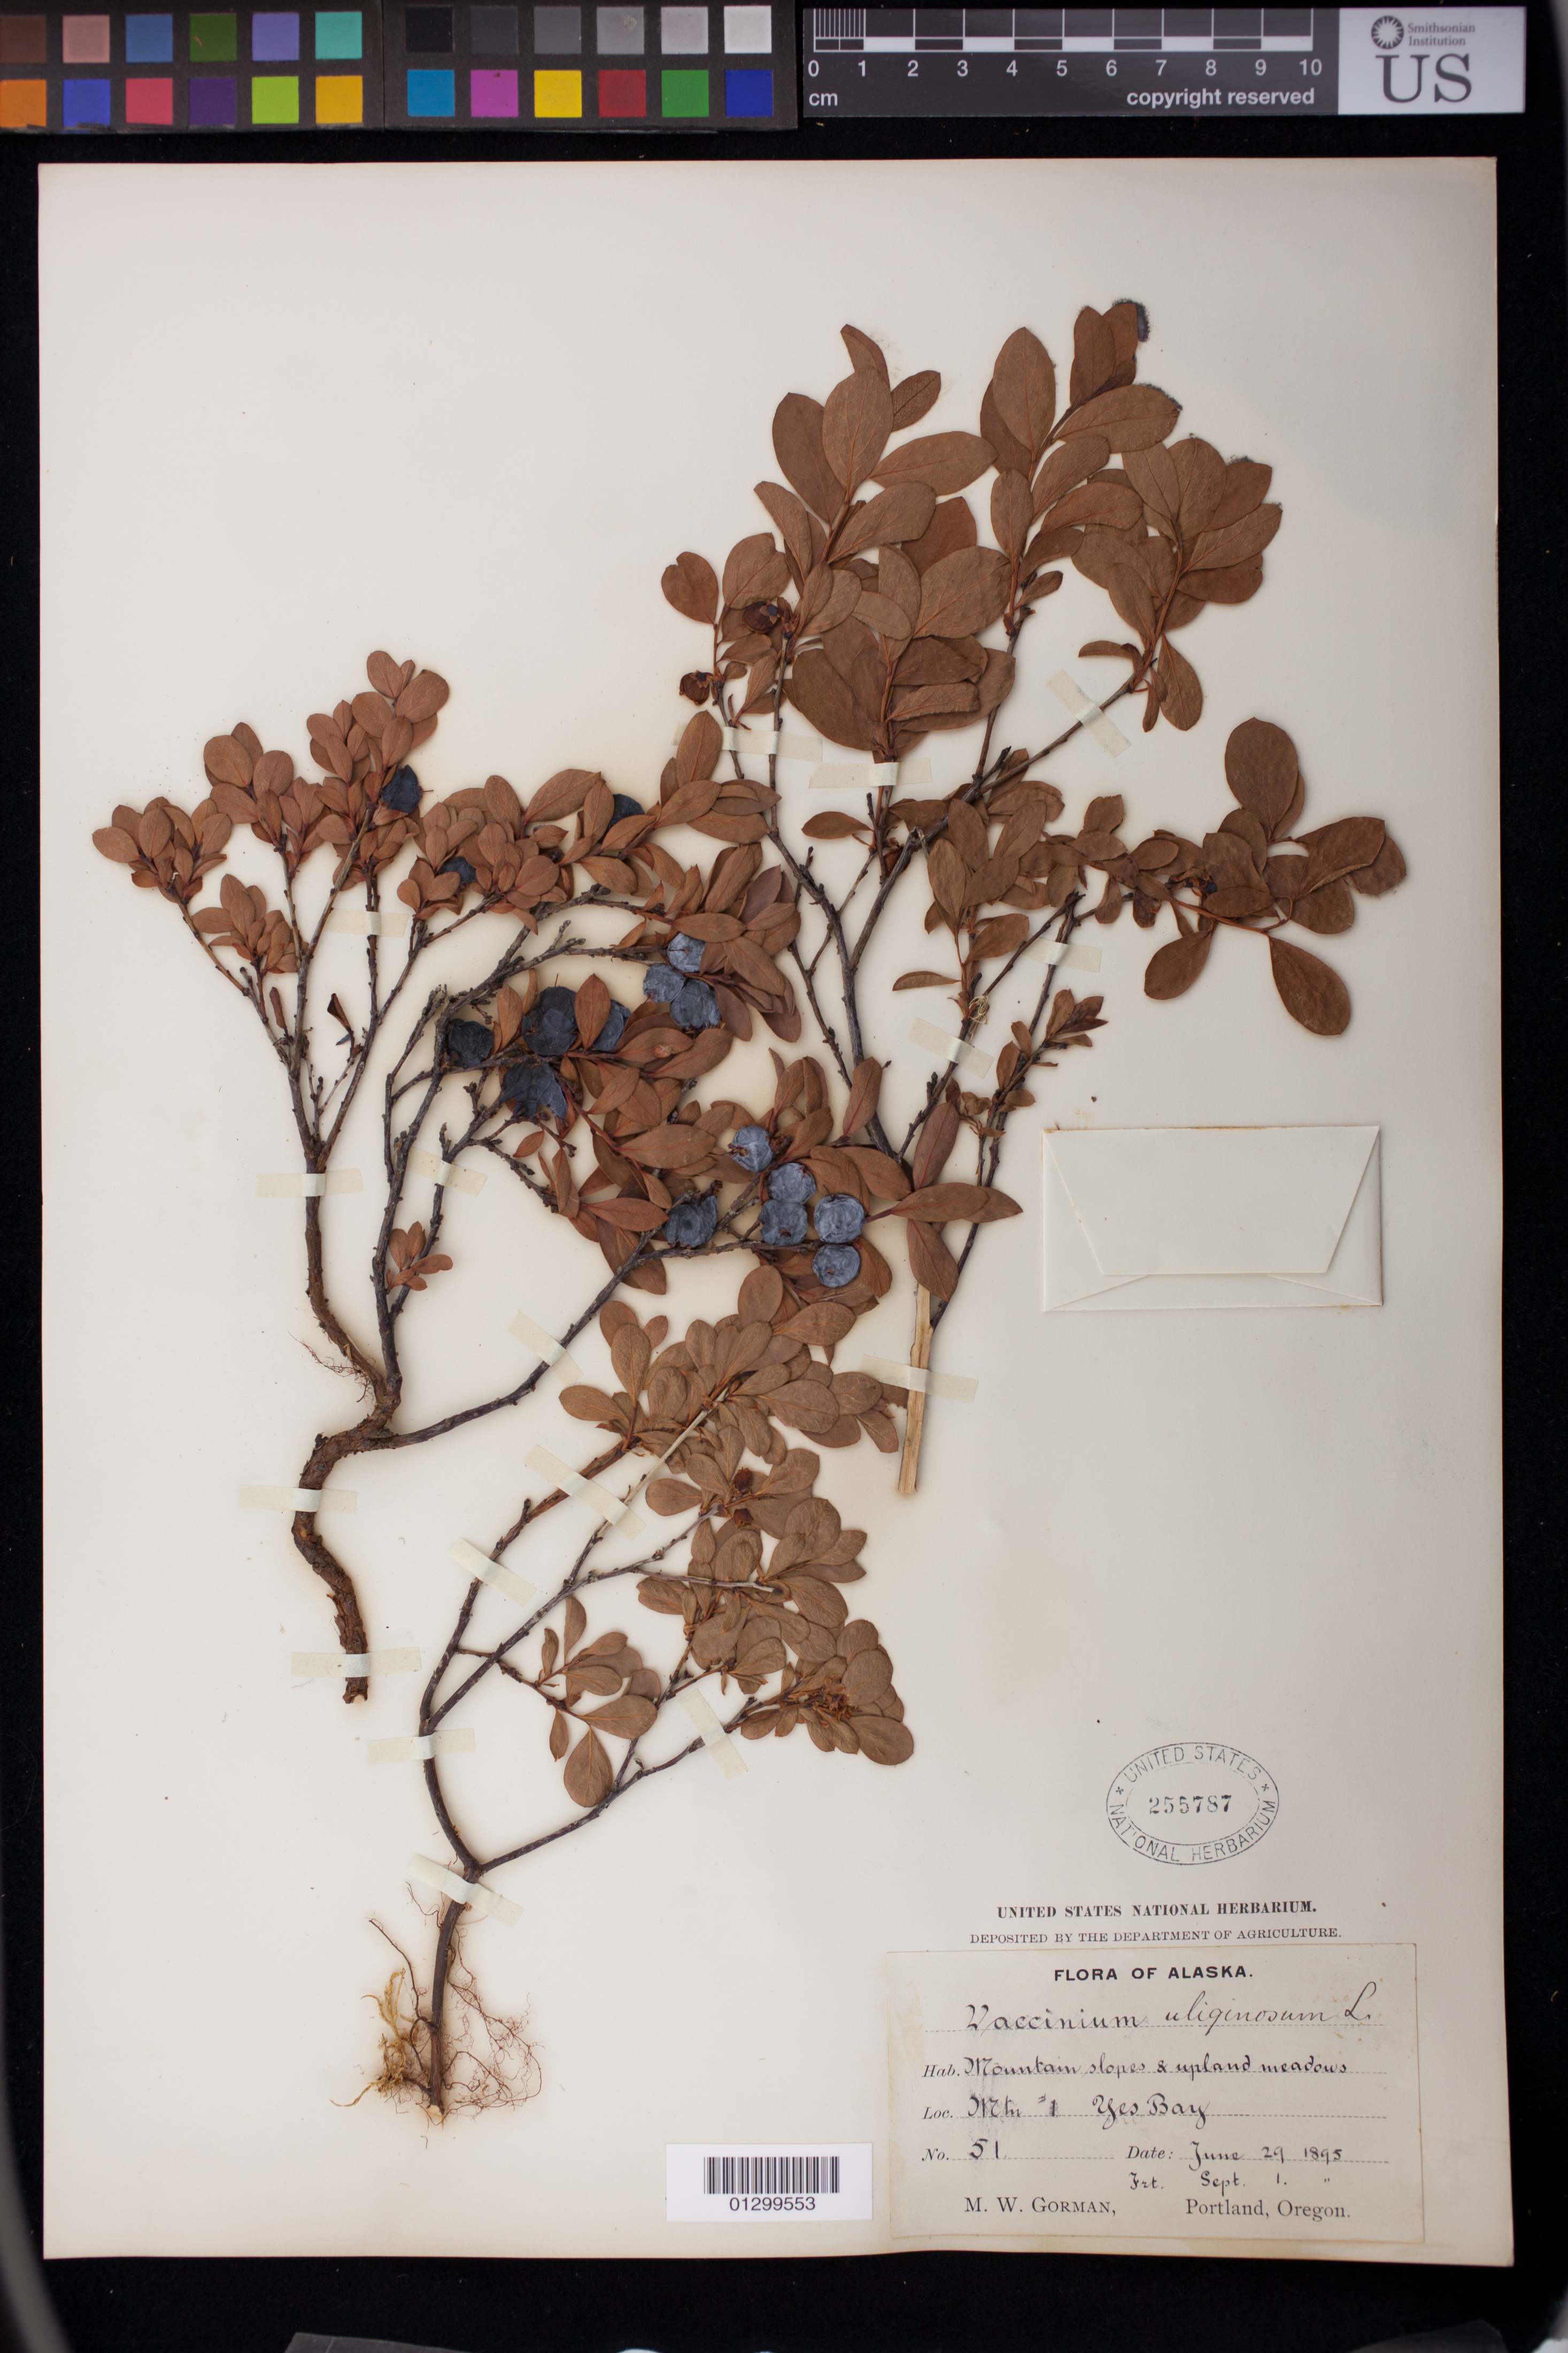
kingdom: Plantae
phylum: Tracheophyta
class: Magnoliopsida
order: Ericales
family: Ericaceae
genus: Vaccinium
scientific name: Vaccinium uliginosum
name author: L.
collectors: M. W. Gorman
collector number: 51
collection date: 1895-06-29/1895-09-01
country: United States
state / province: Alaska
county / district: Ketchikan Gateway Borough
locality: Mountain #1 Yes Bay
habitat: Mountain slopes and upland meadows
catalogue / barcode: US 255787